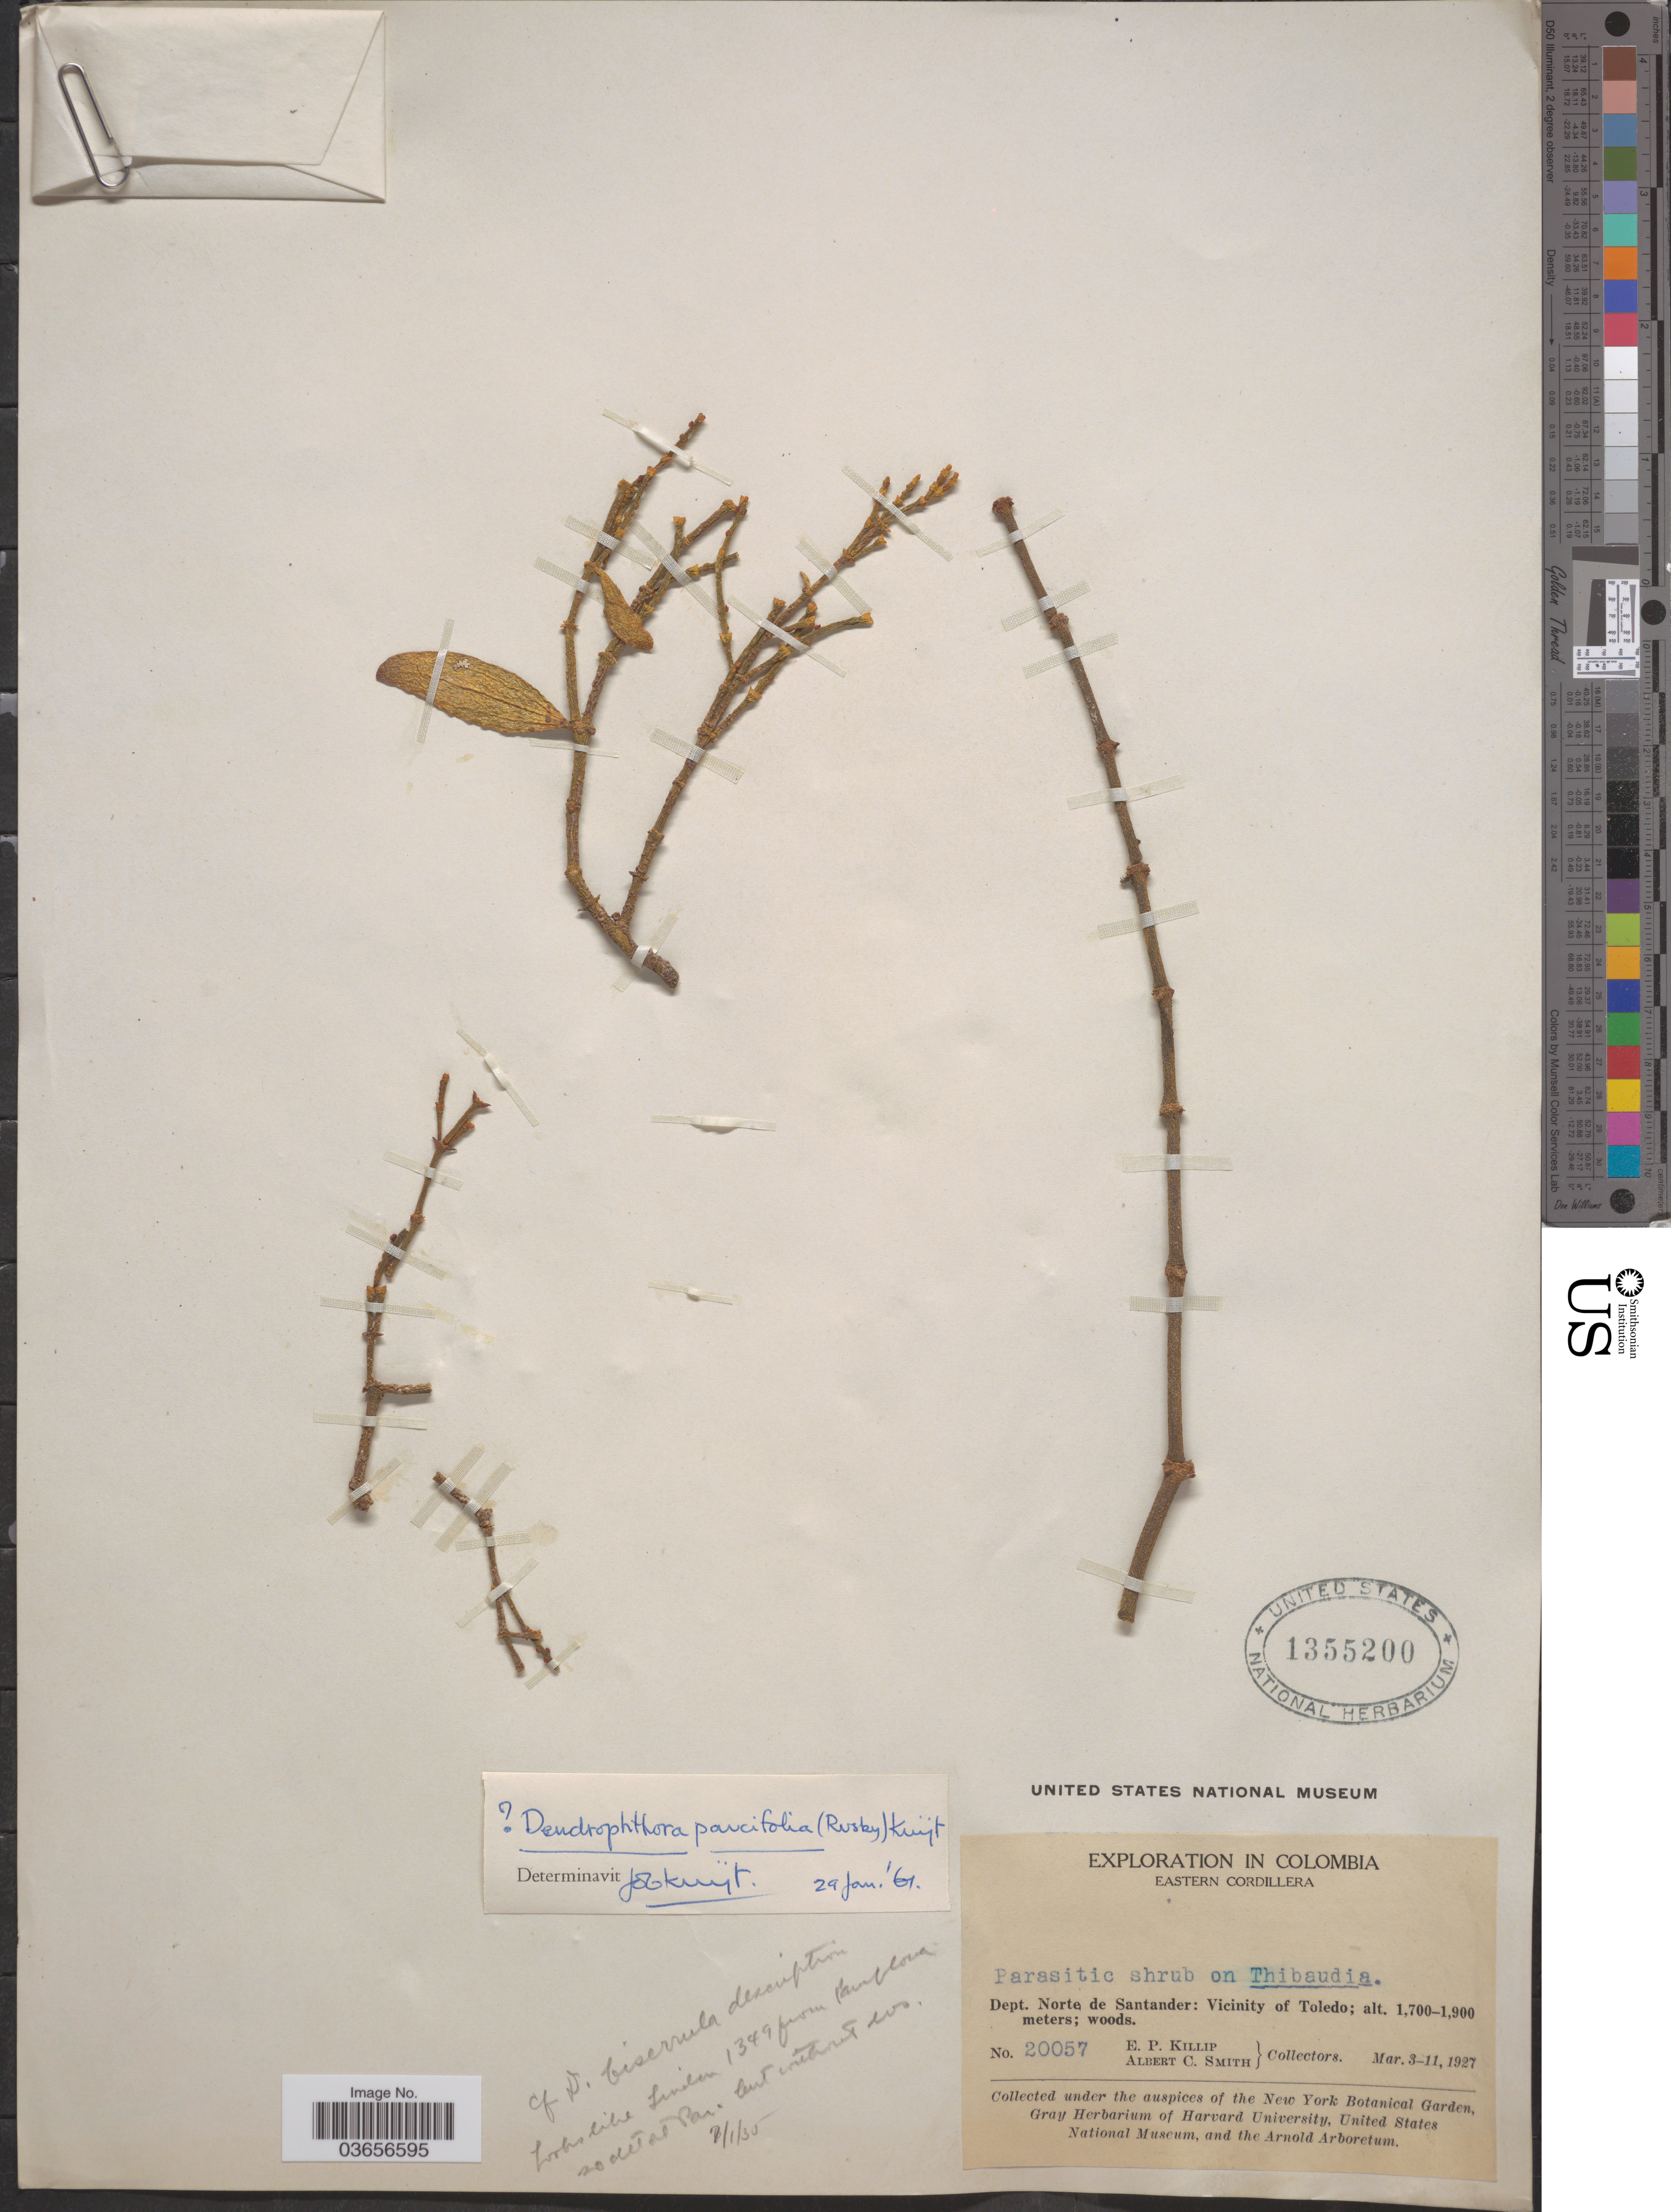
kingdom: Plantae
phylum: Tracheophyta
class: Magnoliopsida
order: Santalales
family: Viscaceae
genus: Dendrophthora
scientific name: Dendrophthora paucifolia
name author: (Rusby) Kuijt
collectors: E. P. Killip & A. C. Smith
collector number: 20057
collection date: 1927-03-03/1927-03-11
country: Colombia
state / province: Norte de Santander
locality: Eastern Cordillera. Dept. Norte de Santander: Vicinity of Toledo.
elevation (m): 1700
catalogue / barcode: US 1355200